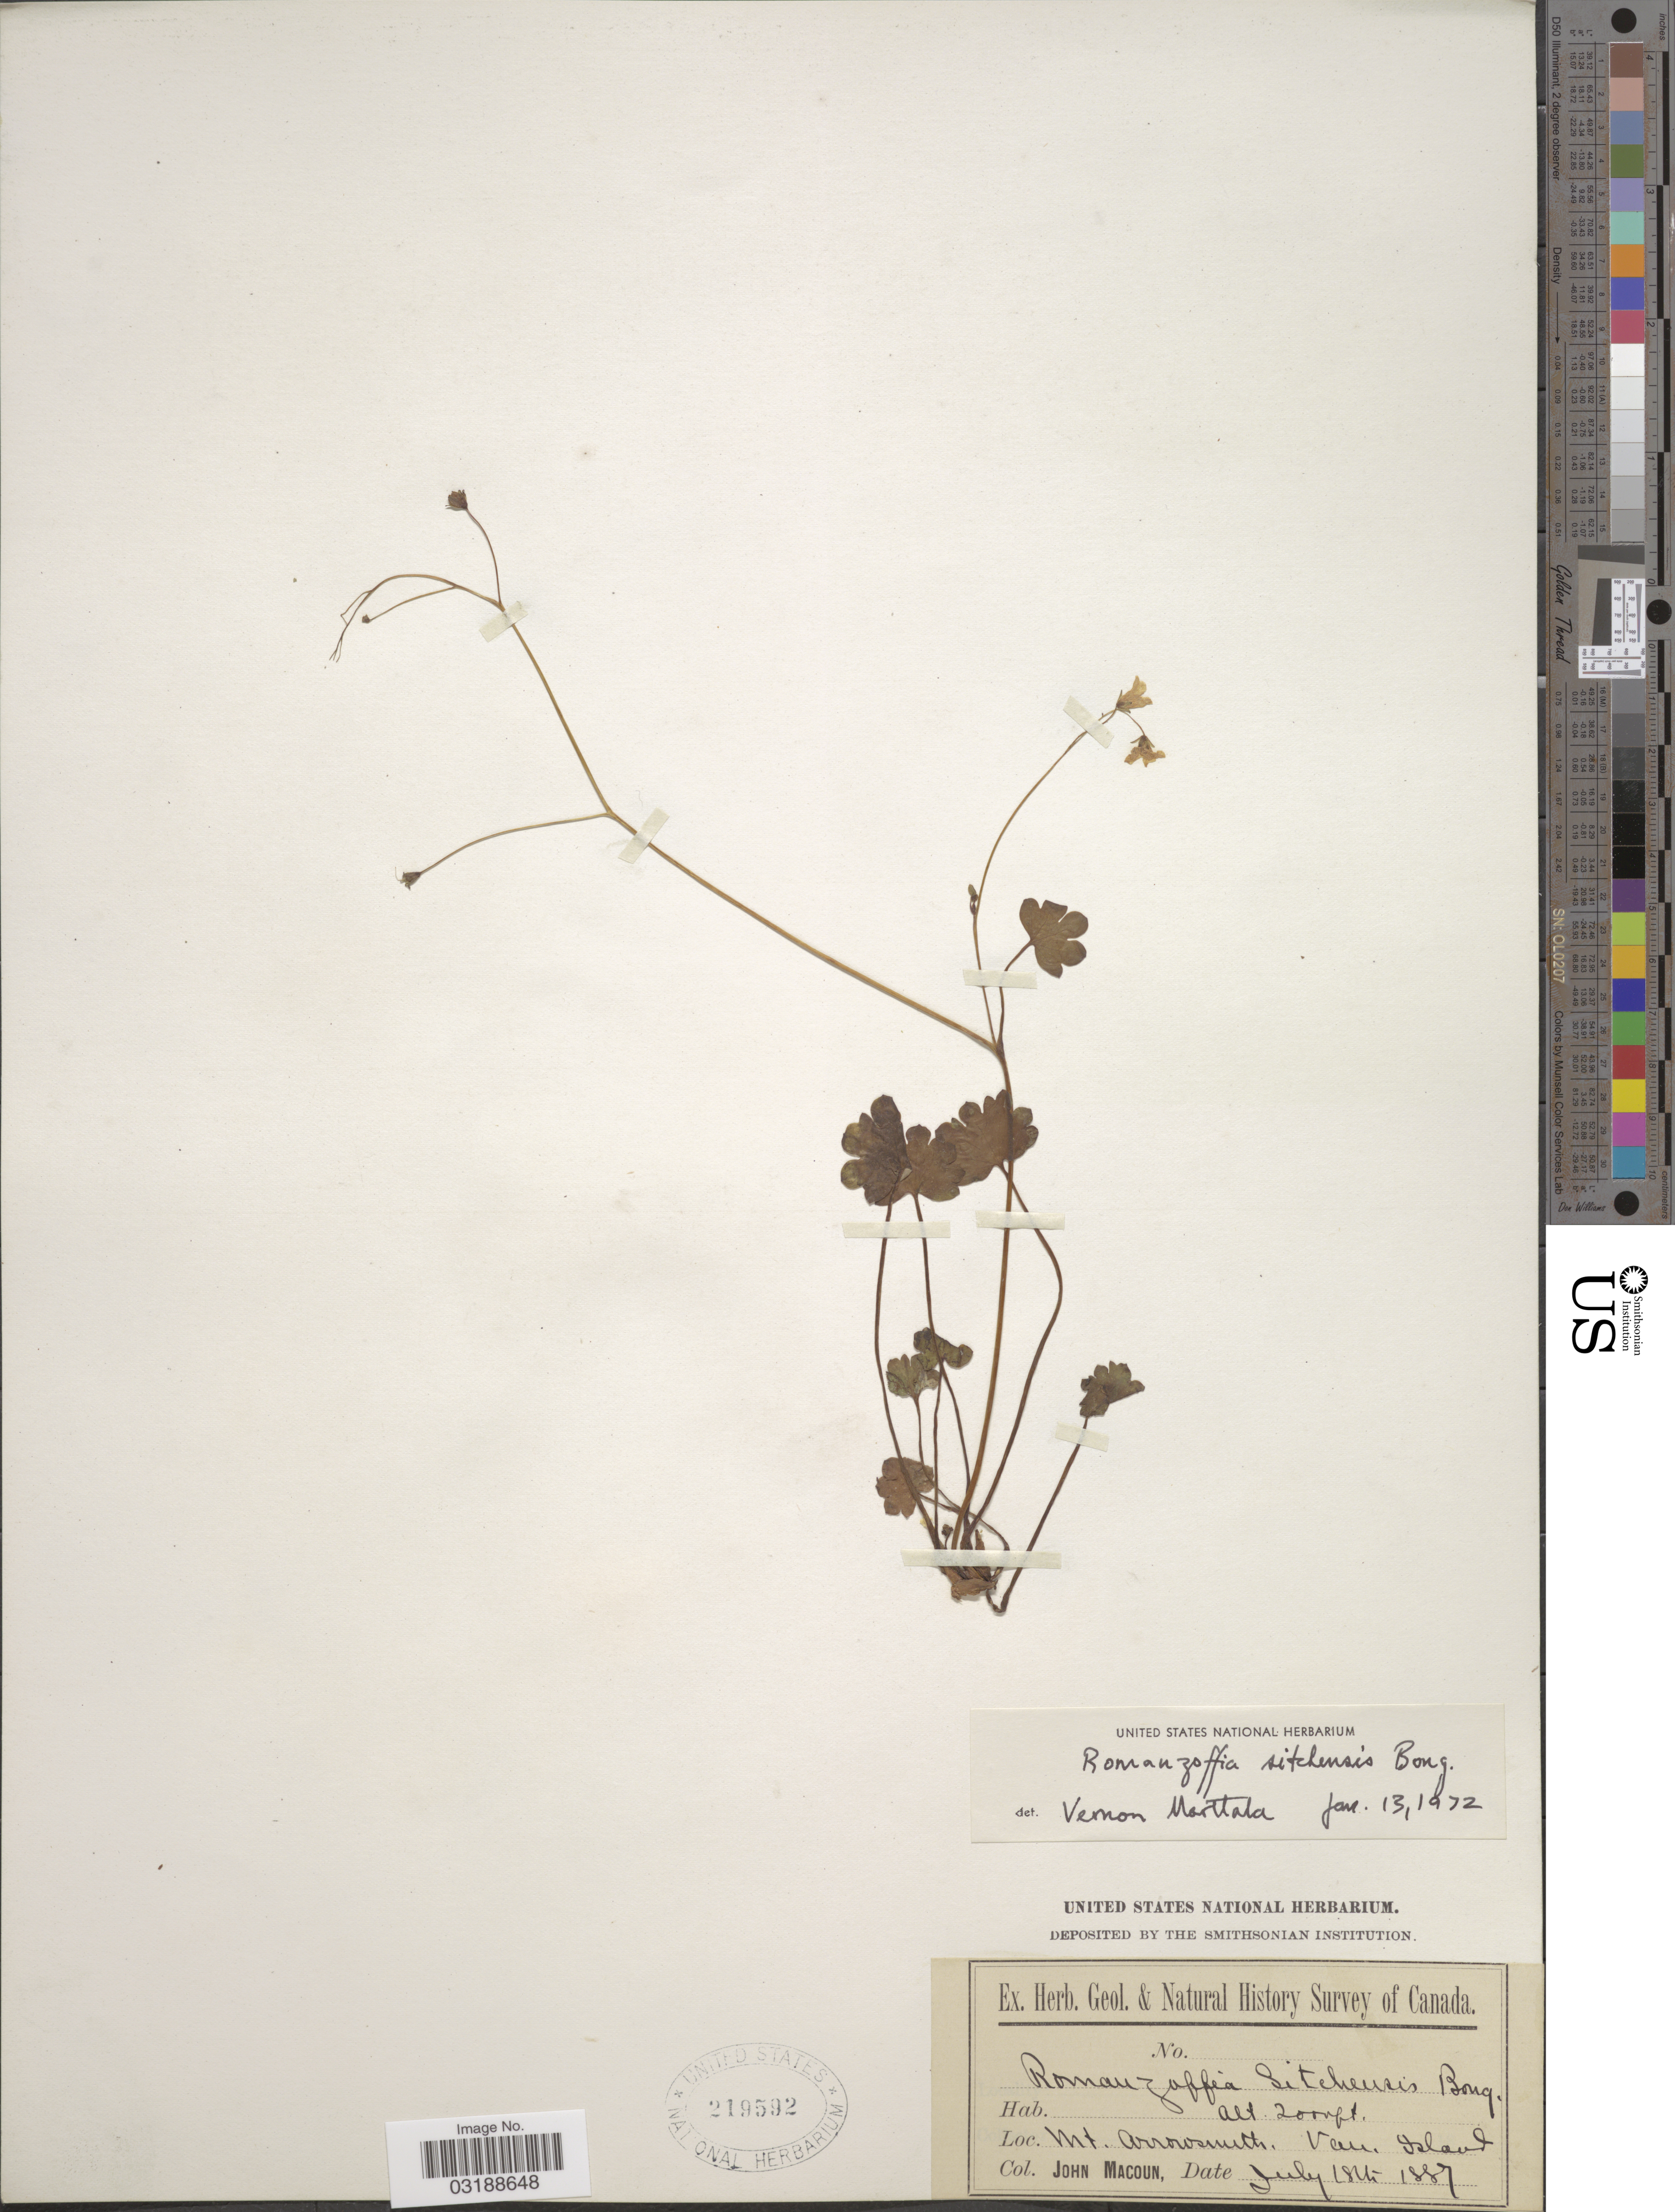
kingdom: Plantae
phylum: Tracheophyta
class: Magnoliopsida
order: Boraginales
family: Hydrophyllaceae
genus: Romanzoffia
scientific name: Romanzoffia sitchensis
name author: Bong.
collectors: J. Macoun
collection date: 1887-07-18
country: Canada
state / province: British Columbia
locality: Mt. Arrowsmith, Van. Island.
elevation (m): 610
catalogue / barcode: US 219592